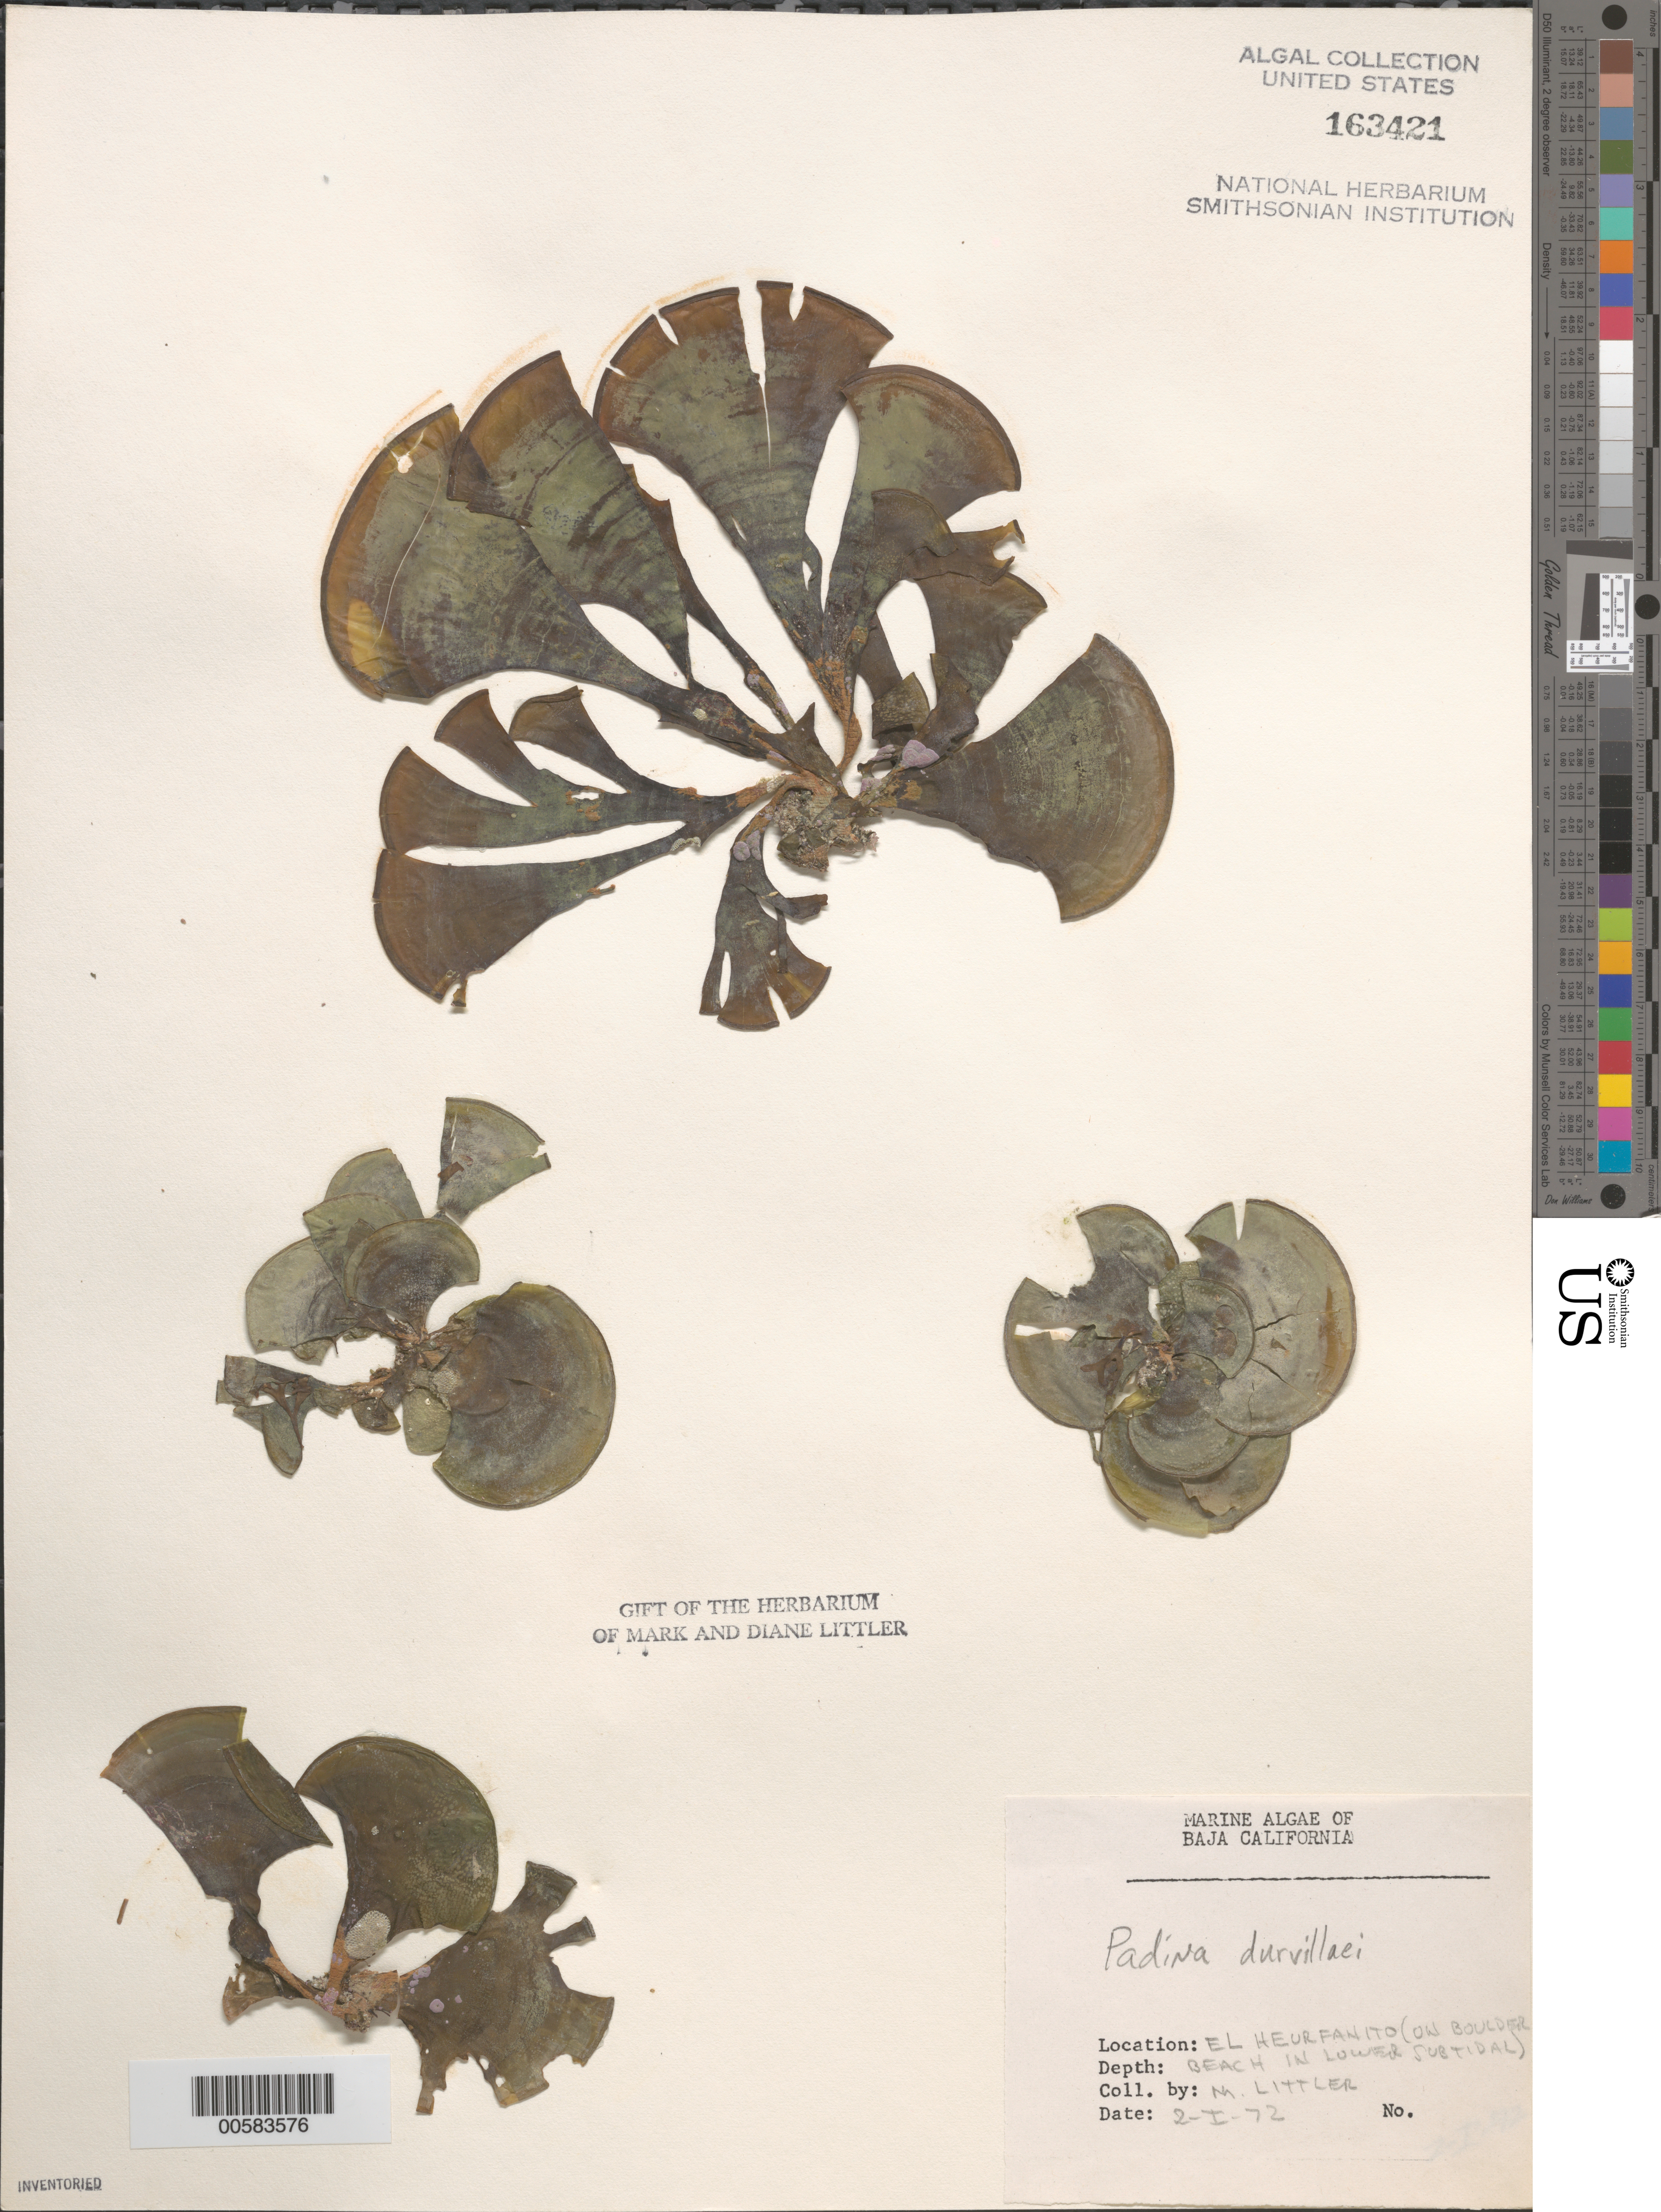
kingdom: Chromista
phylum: Ochrophyta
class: Phaeophyceae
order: Dictyotales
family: Dictyotaceae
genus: Padina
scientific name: Padina durvillaei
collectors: M. M. Littler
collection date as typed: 02 Jan 1972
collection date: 1972-01-02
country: Mexico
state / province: Baja California Norte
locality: El Heurfanito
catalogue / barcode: US 163421